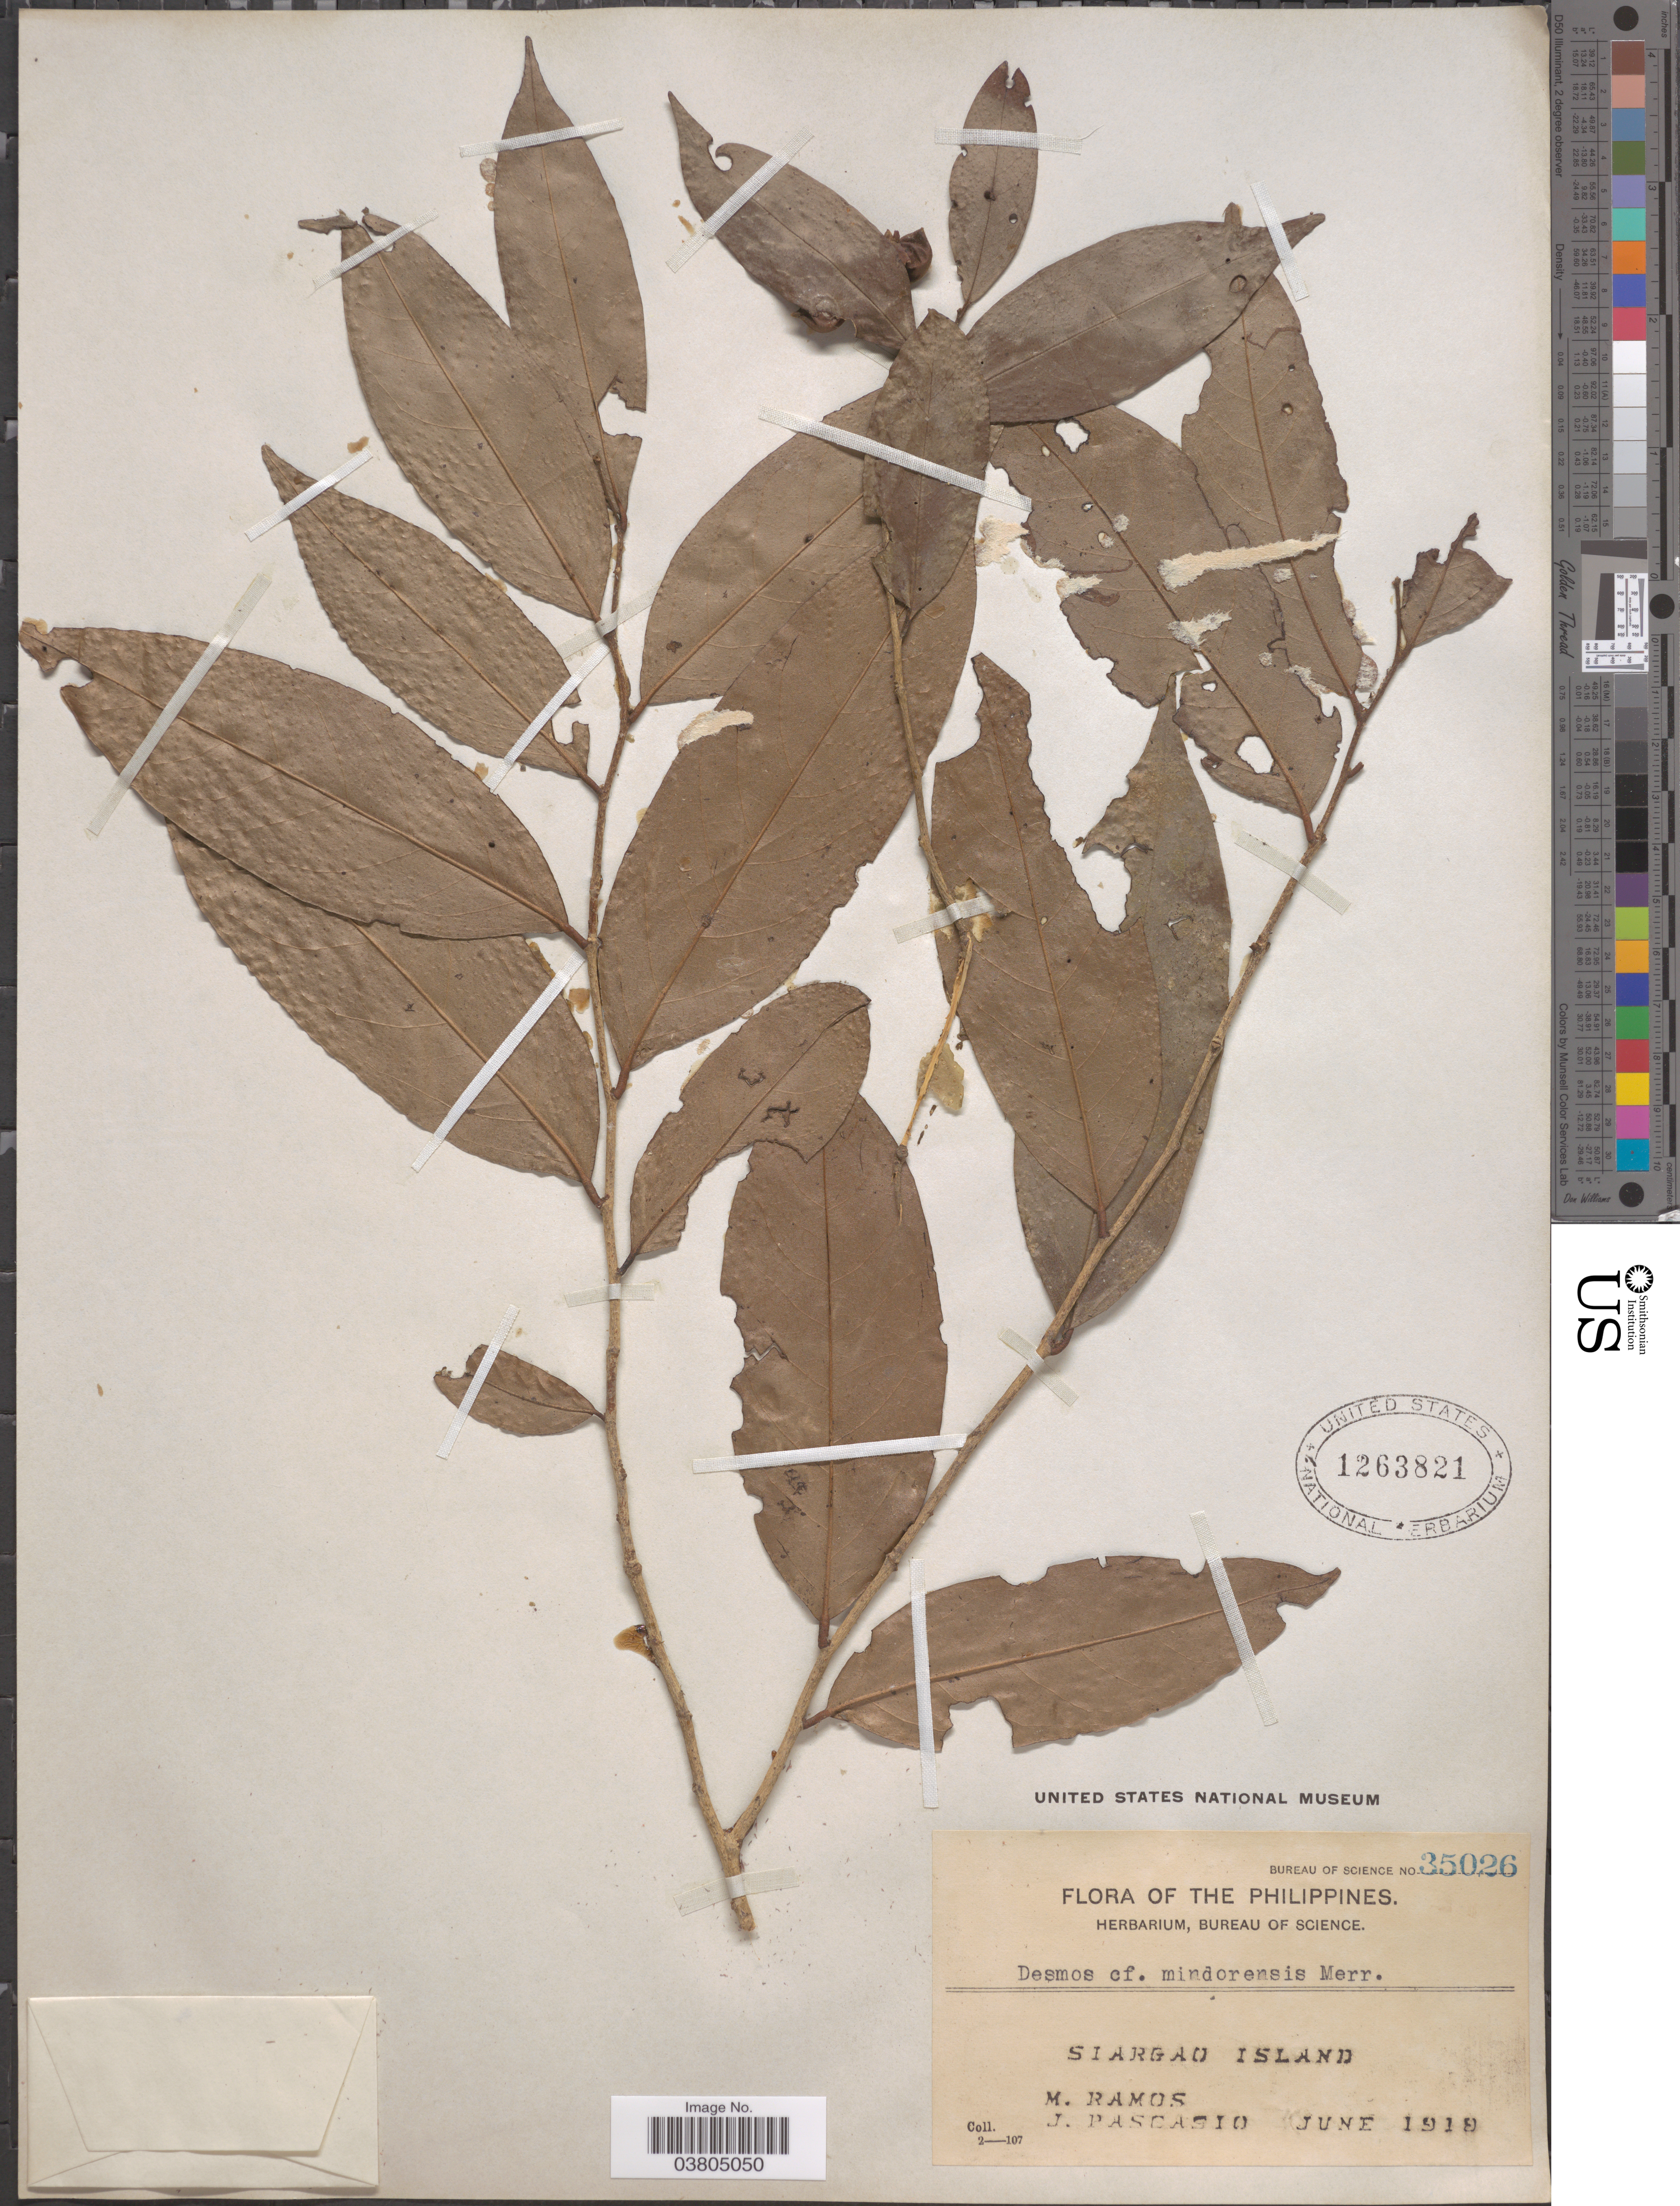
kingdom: Plantae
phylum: Tracheophyta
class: Magnoliopsida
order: Magnoliales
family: Annonaceae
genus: Meiogyne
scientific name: Meiogyne mindorensis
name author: (Merr.) Heusden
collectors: M. Ramos & J. Pascasio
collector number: Bureau of Science 35026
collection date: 1919-06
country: Philippines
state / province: Caraga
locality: Siargao Island.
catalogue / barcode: US 1263821